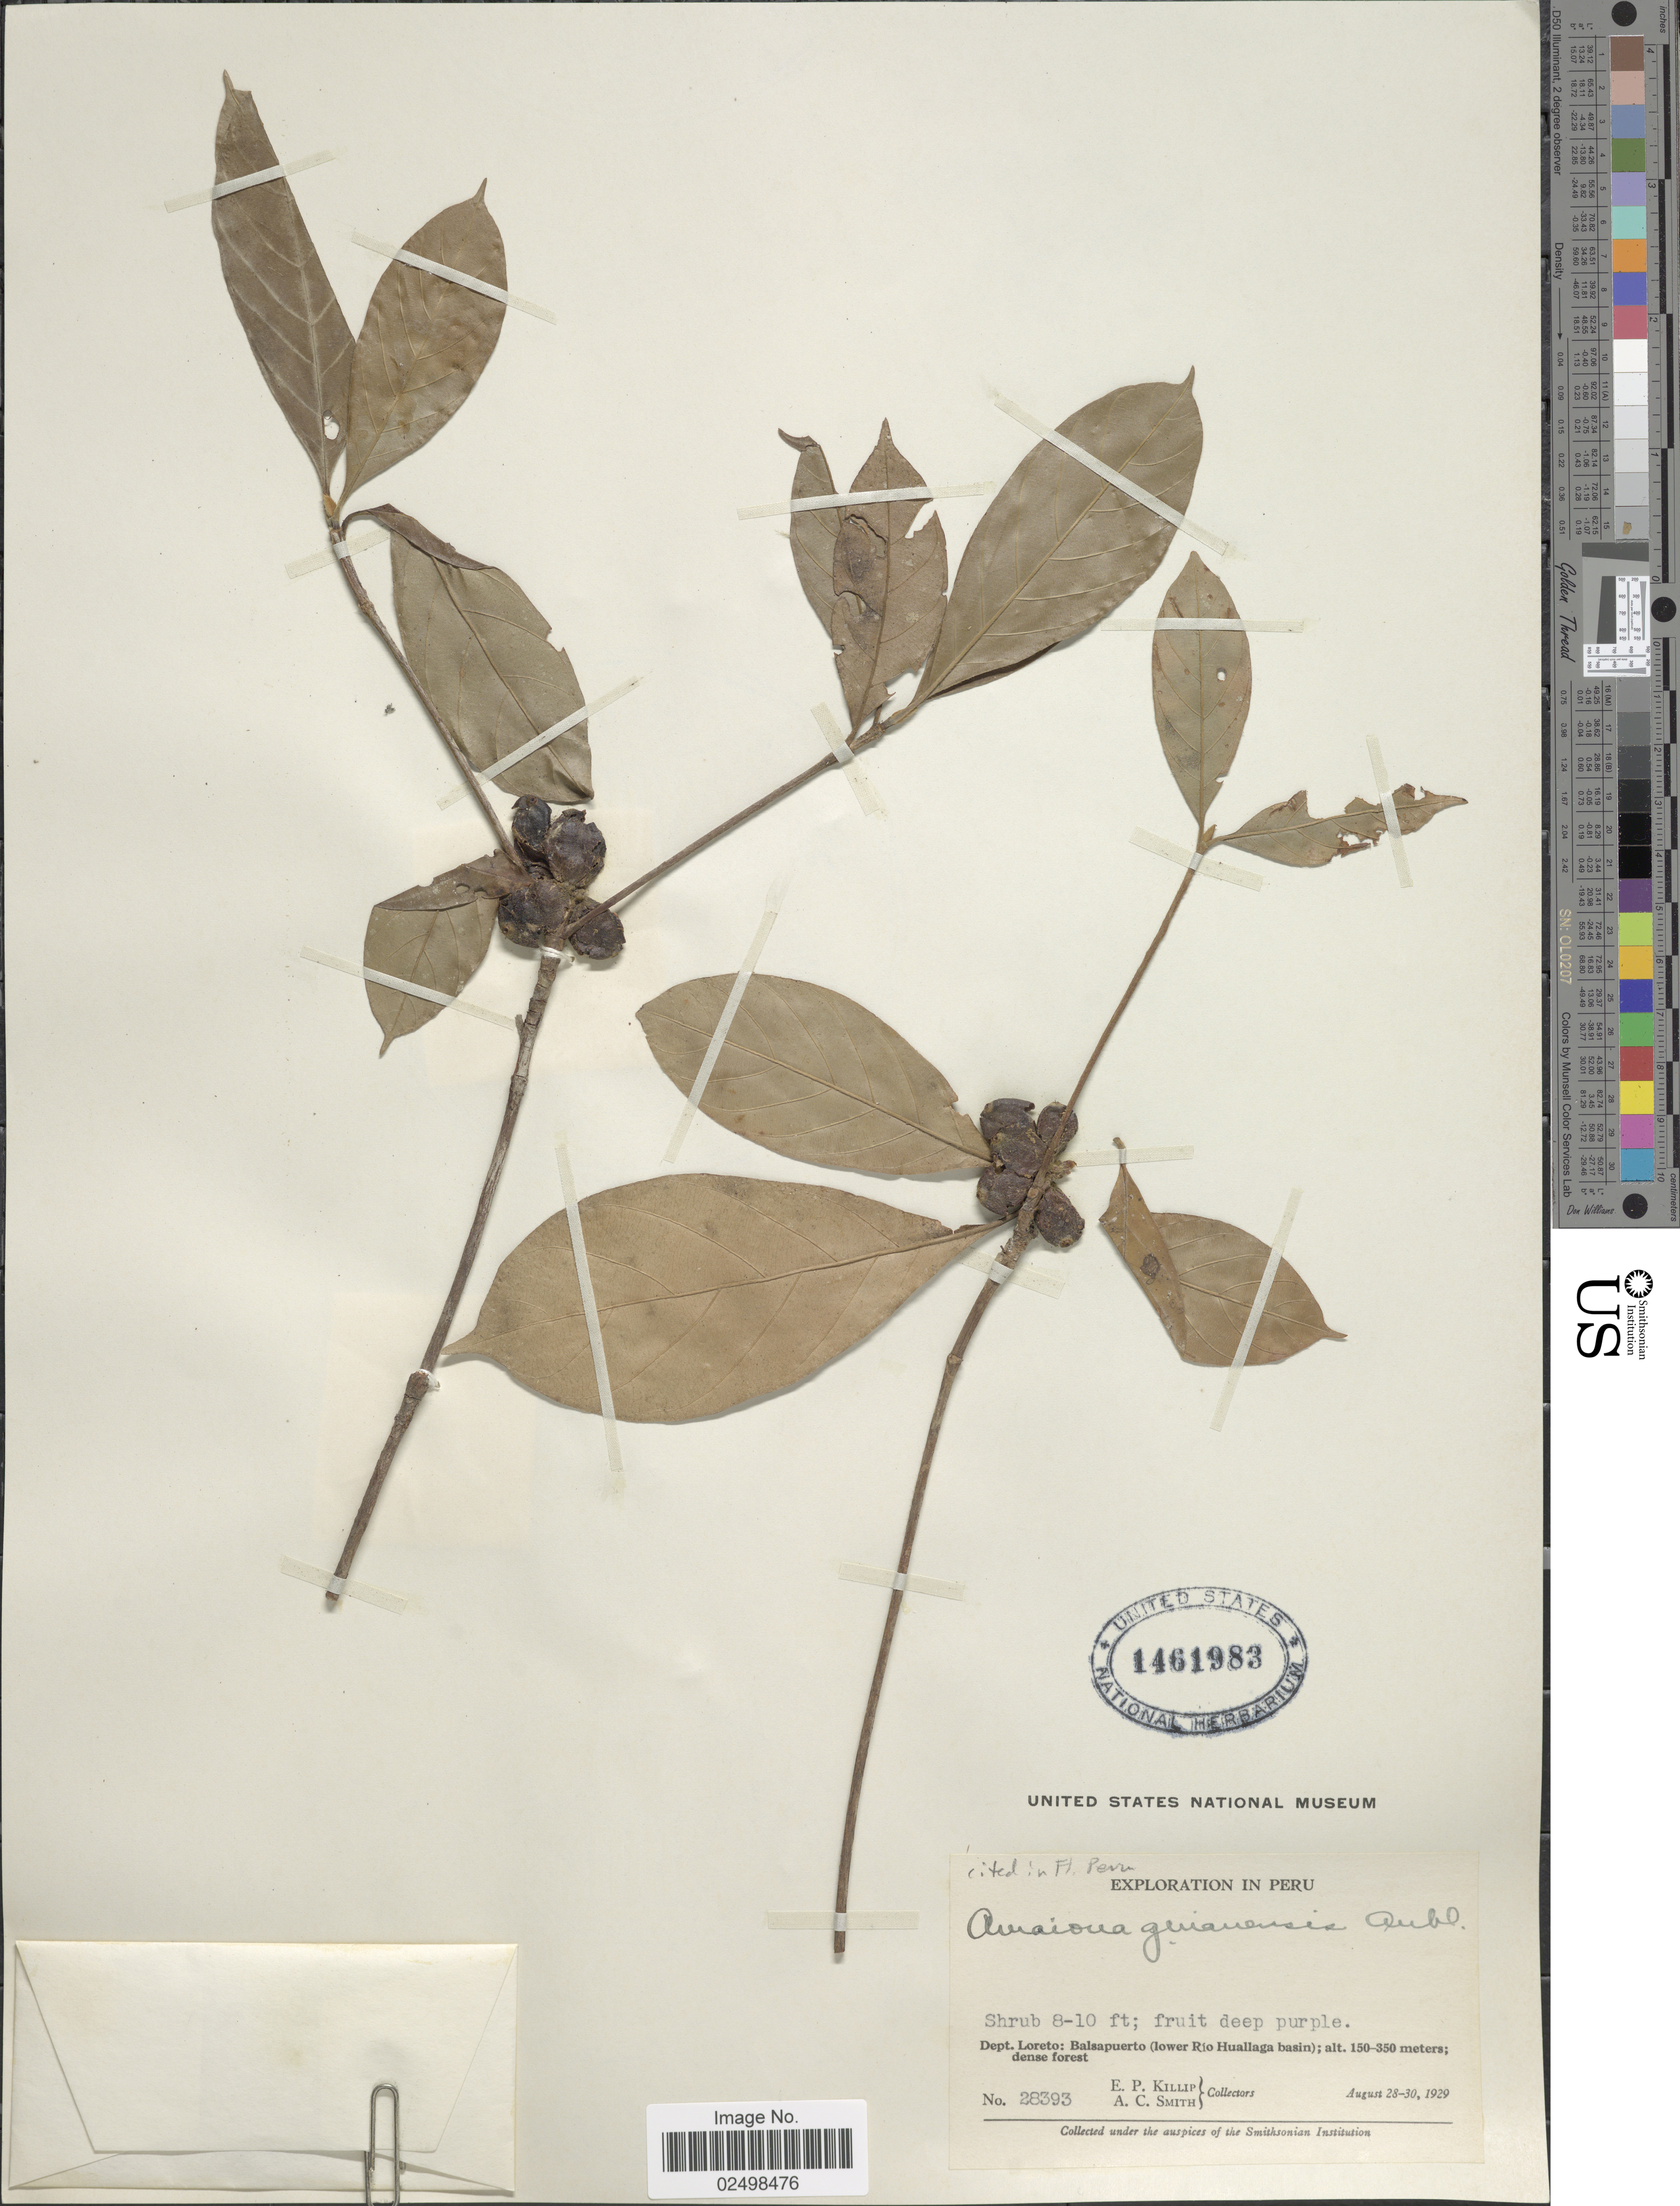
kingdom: Plantae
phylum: Tracheophyta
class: Magnoliopsida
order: Gentianales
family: Rubiaceae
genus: Amaioua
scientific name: Amaioua guianensis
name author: Aubl.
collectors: E. P. Killip & A. C. Smith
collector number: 28393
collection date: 1929-08-28/1929-08-30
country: Peru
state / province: Loreto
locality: Balsapuerto (lower Rio Huallaga basin)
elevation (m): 150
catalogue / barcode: US 1461983